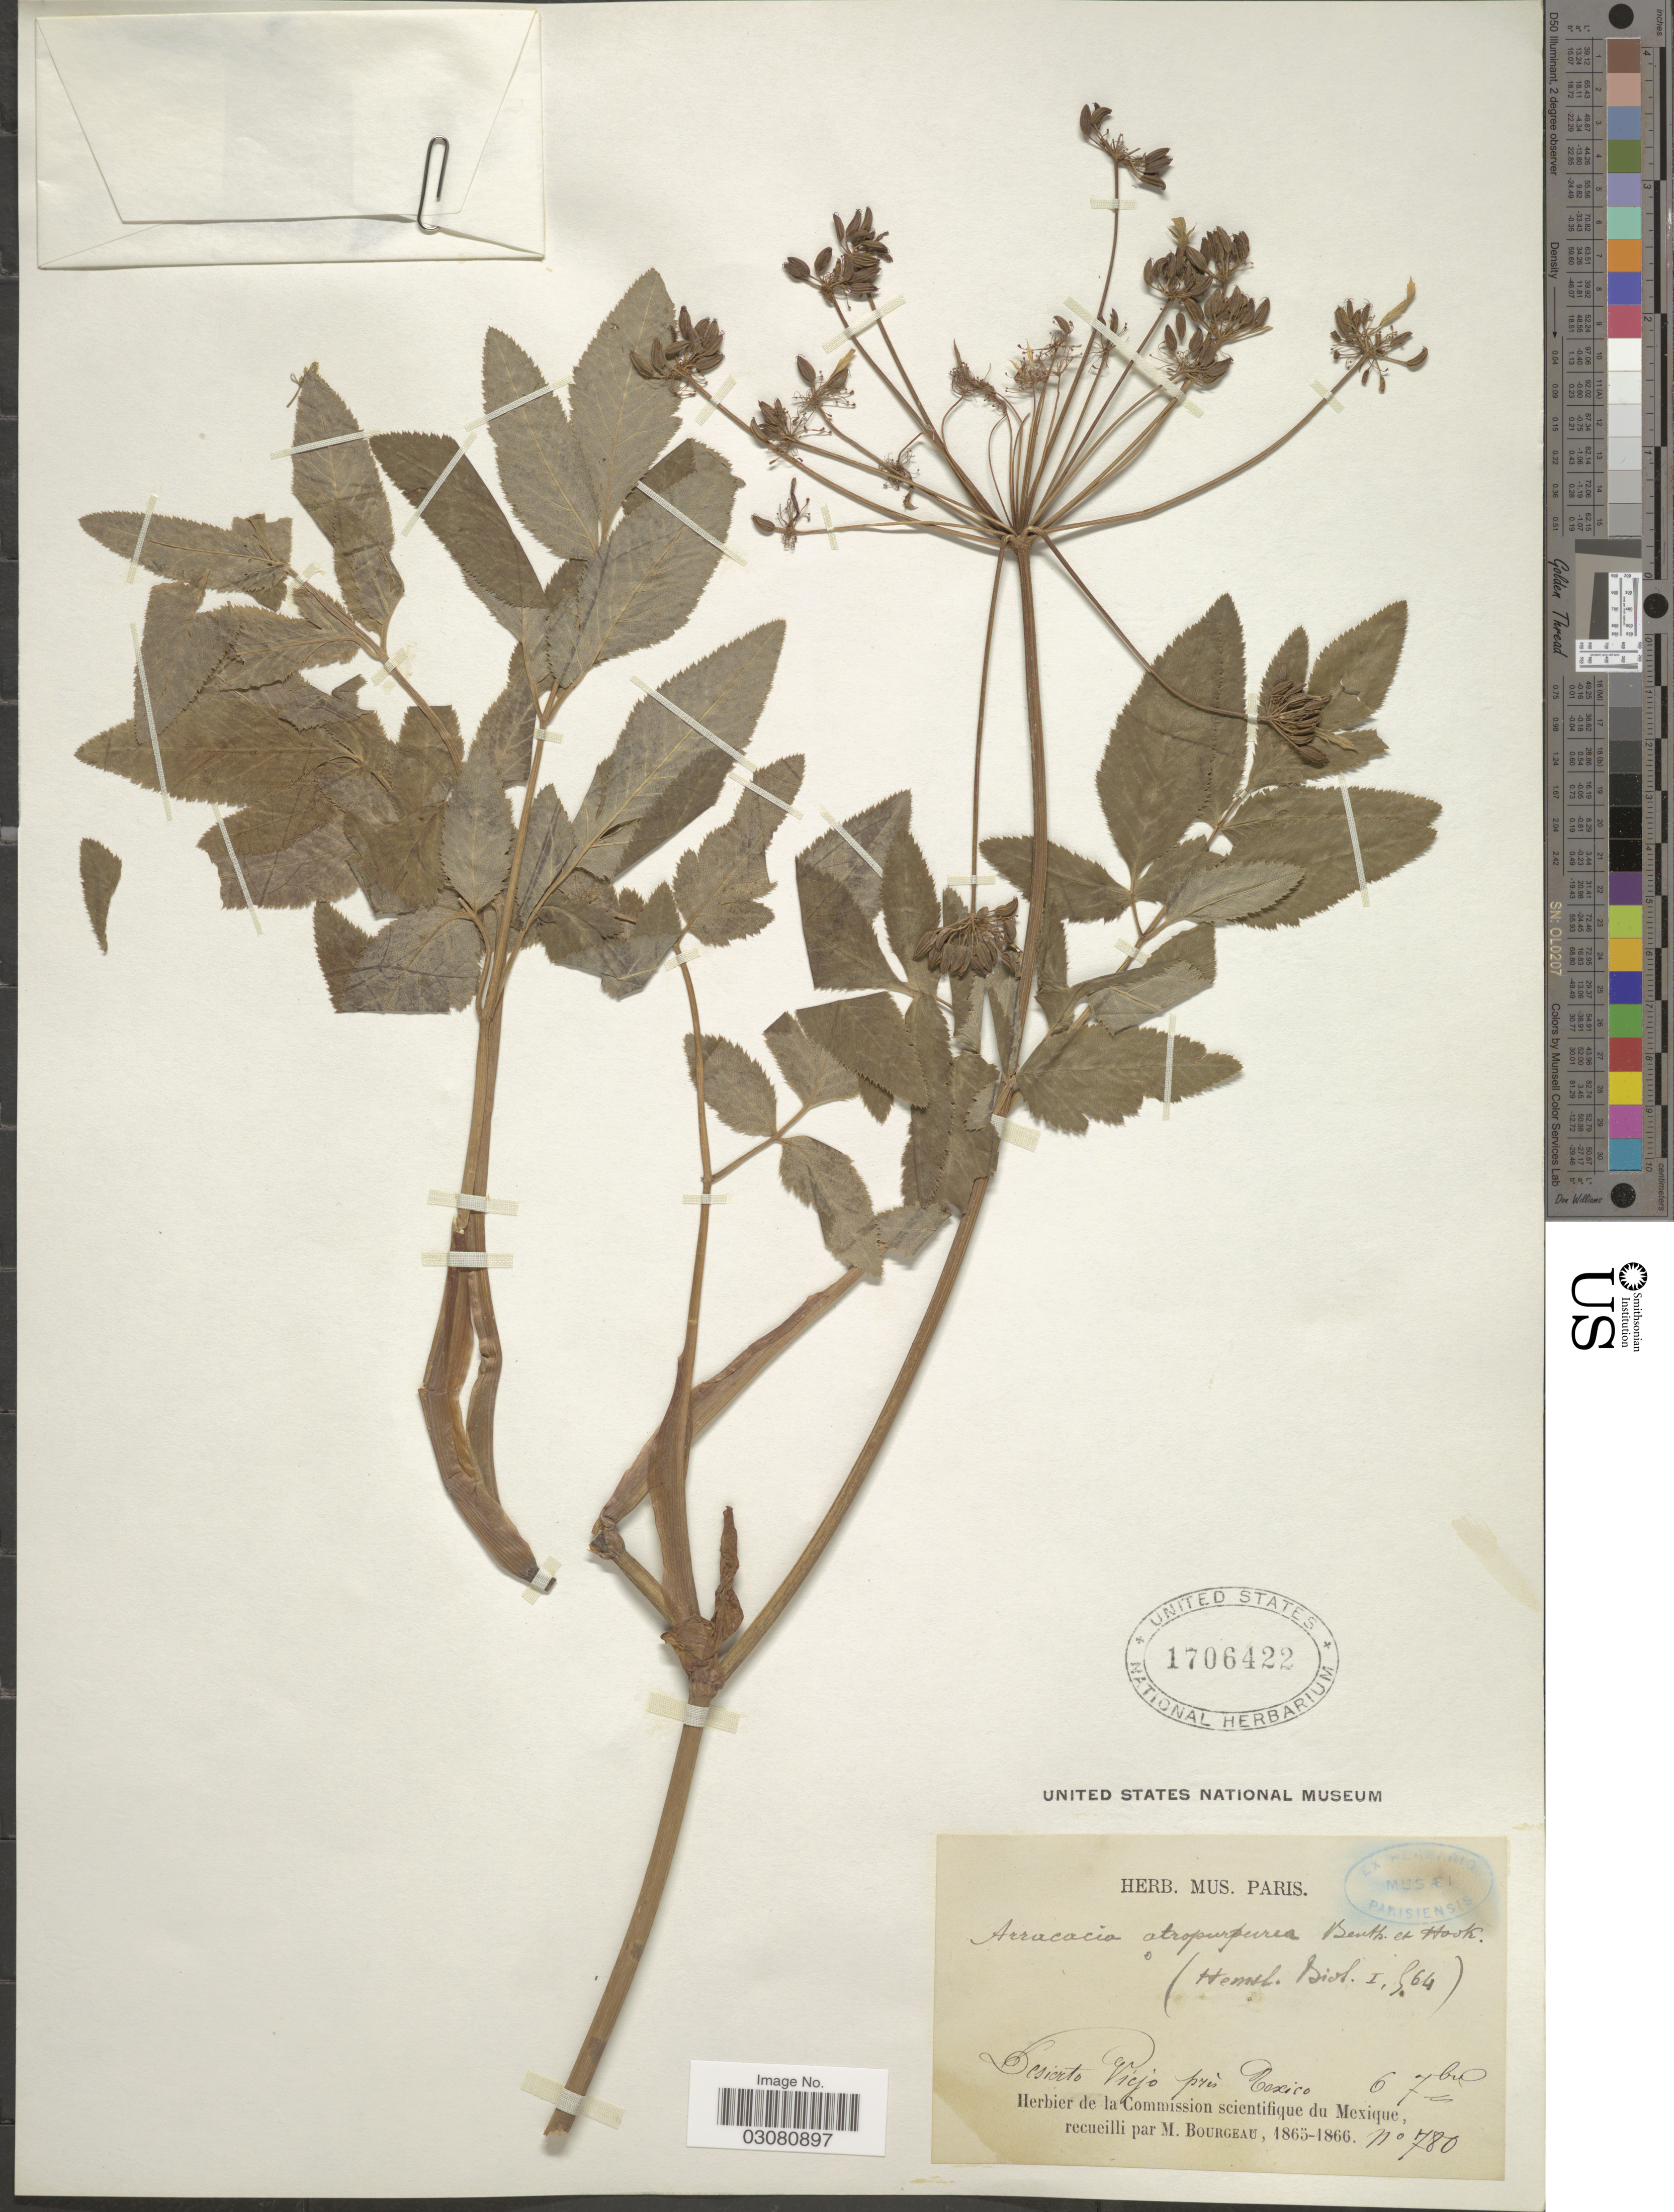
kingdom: Plantae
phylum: Tracheophyta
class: Magnoliopsida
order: Apiales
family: Apiaceae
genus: Arracacia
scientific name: Arracacia atropurpurea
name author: (Lehm.) Benth. & Hook. f. ex Hemsl.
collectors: M. Bourgeau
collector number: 780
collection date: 1865-07-06/1866-07-06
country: Mexico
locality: Desierto Viejo près Mexico.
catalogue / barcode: US 1706422